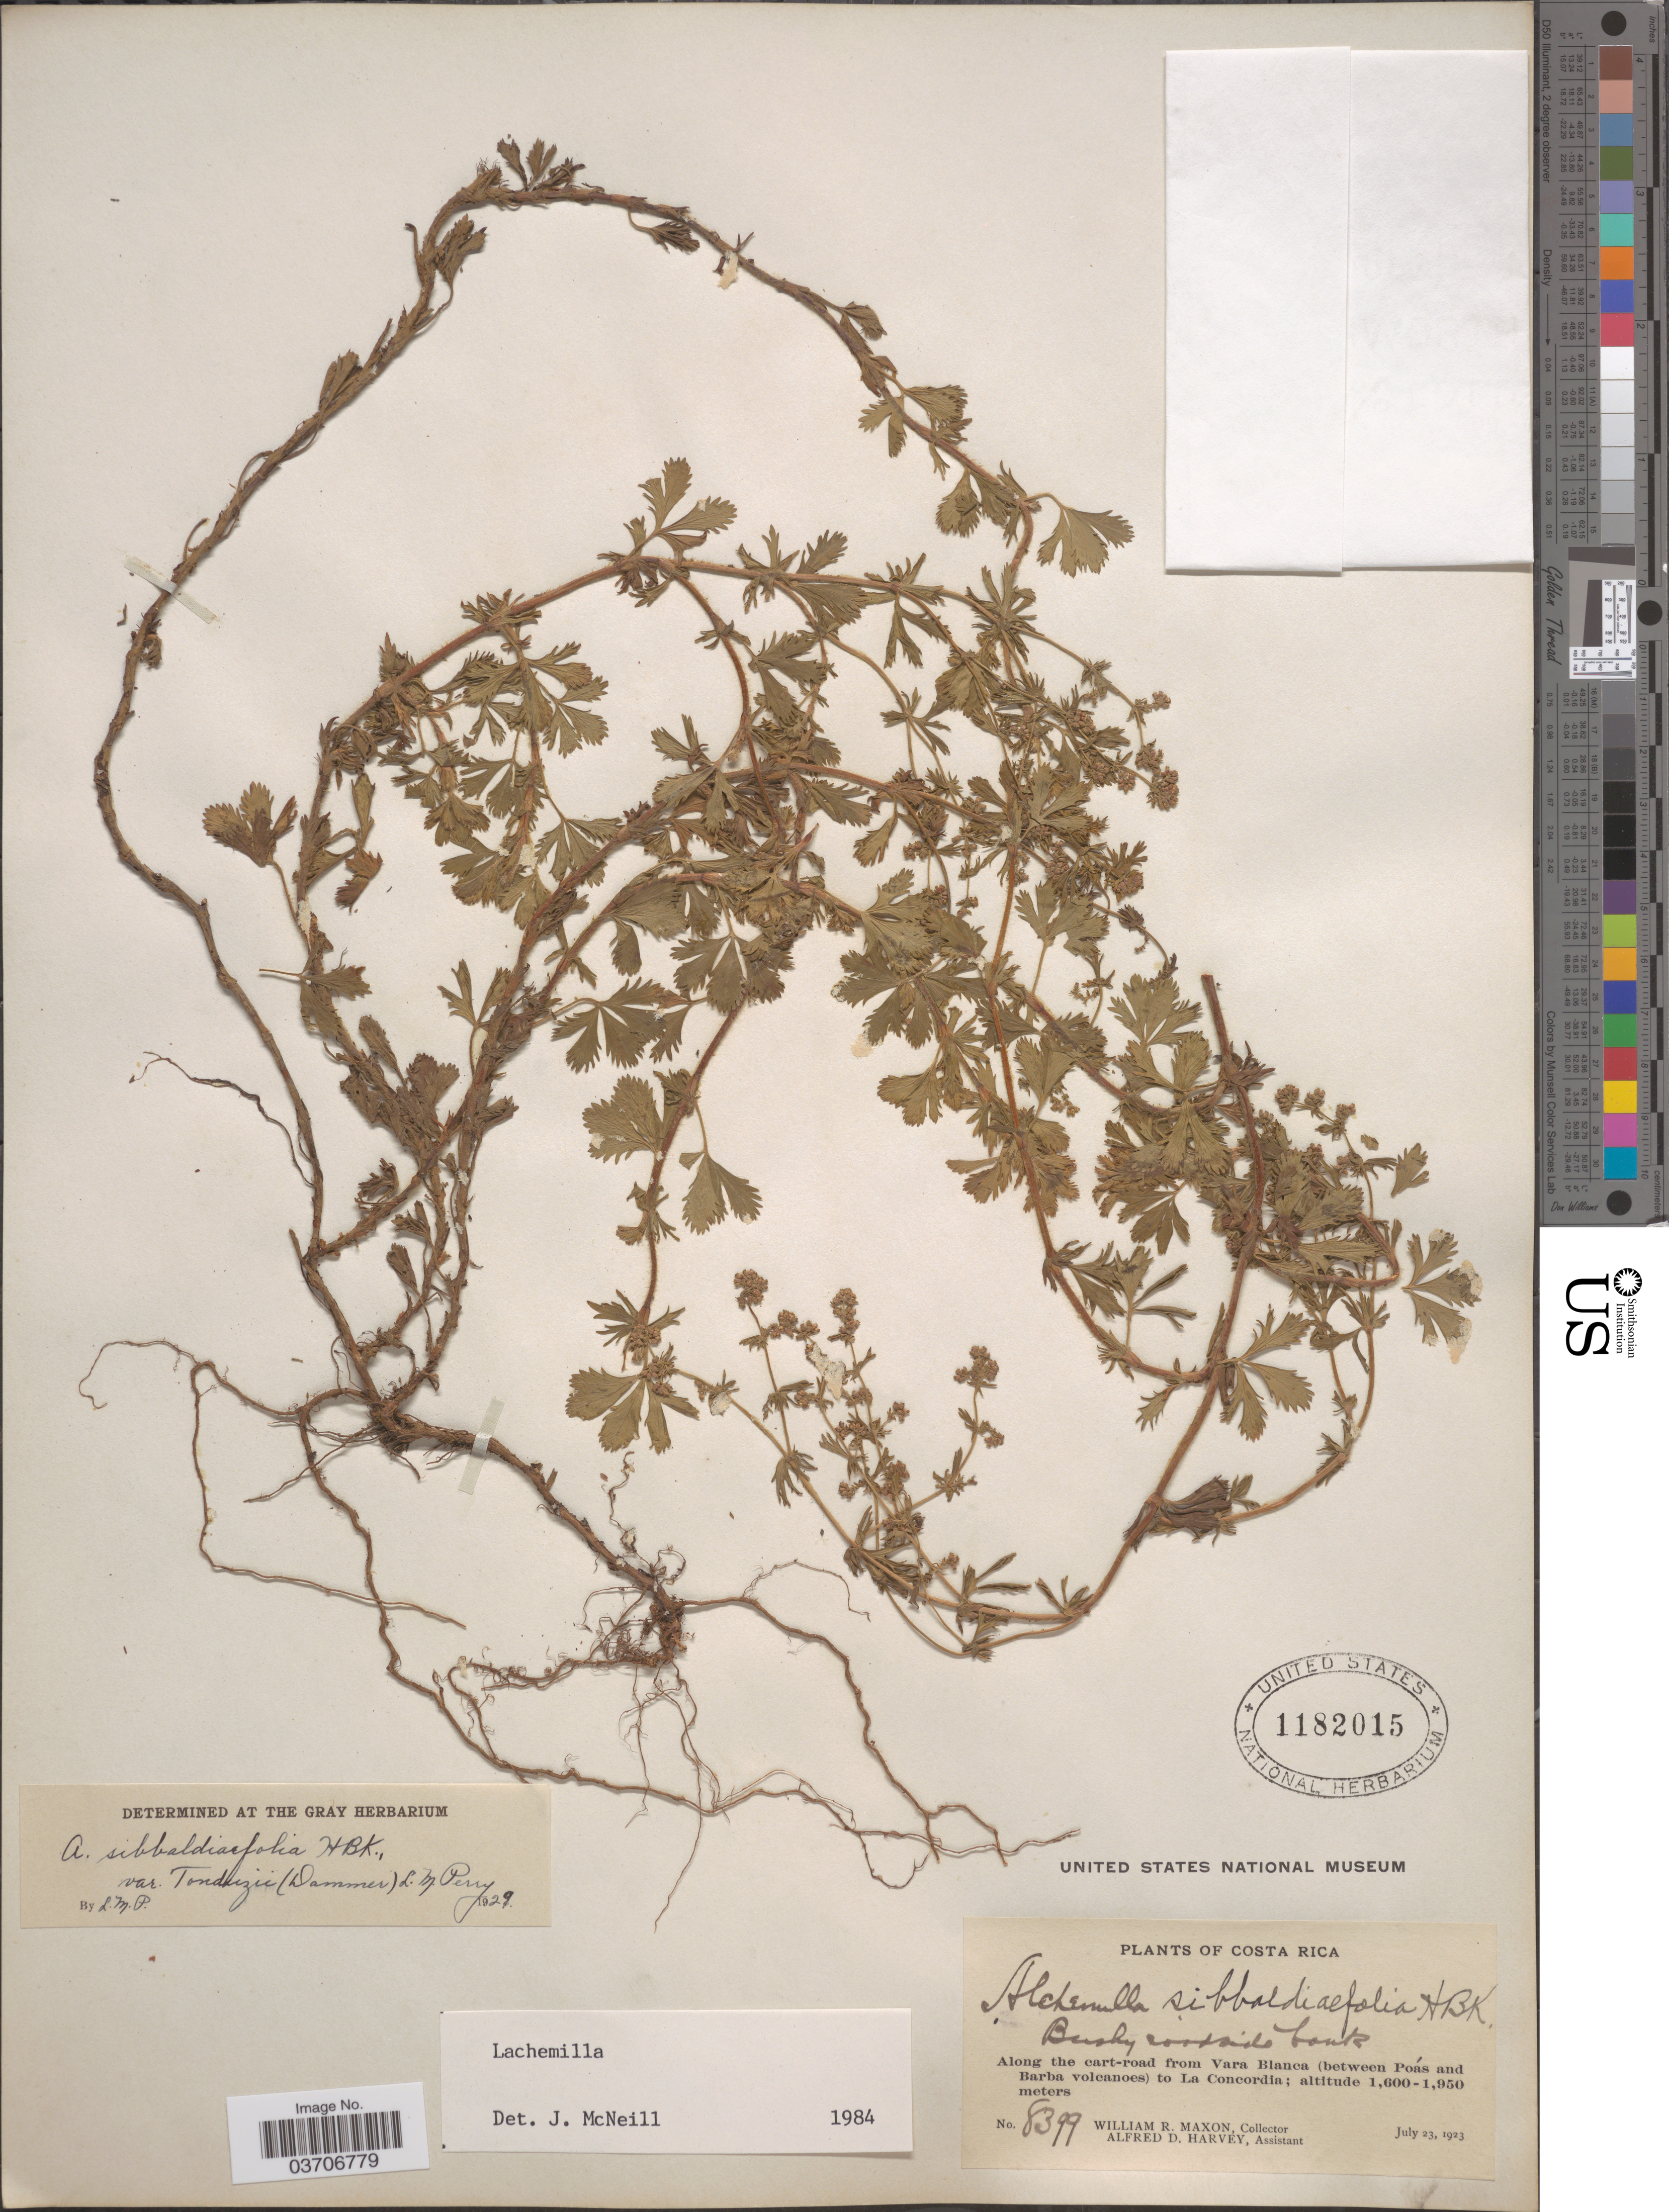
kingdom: Plantae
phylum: Tracheophyta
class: Magnoliopsida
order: Rosales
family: Rosaceae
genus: Lachemilla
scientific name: Lachemilla sp.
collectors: W. R. Maxon & A. D. Harvey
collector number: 8399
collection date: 1923-07-23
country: Costa Rica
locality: Along the cart-road from Vara Blanca (between Poás and Barba volcanoes) to La Concordia.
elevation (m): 1600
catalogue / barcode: US 1182015